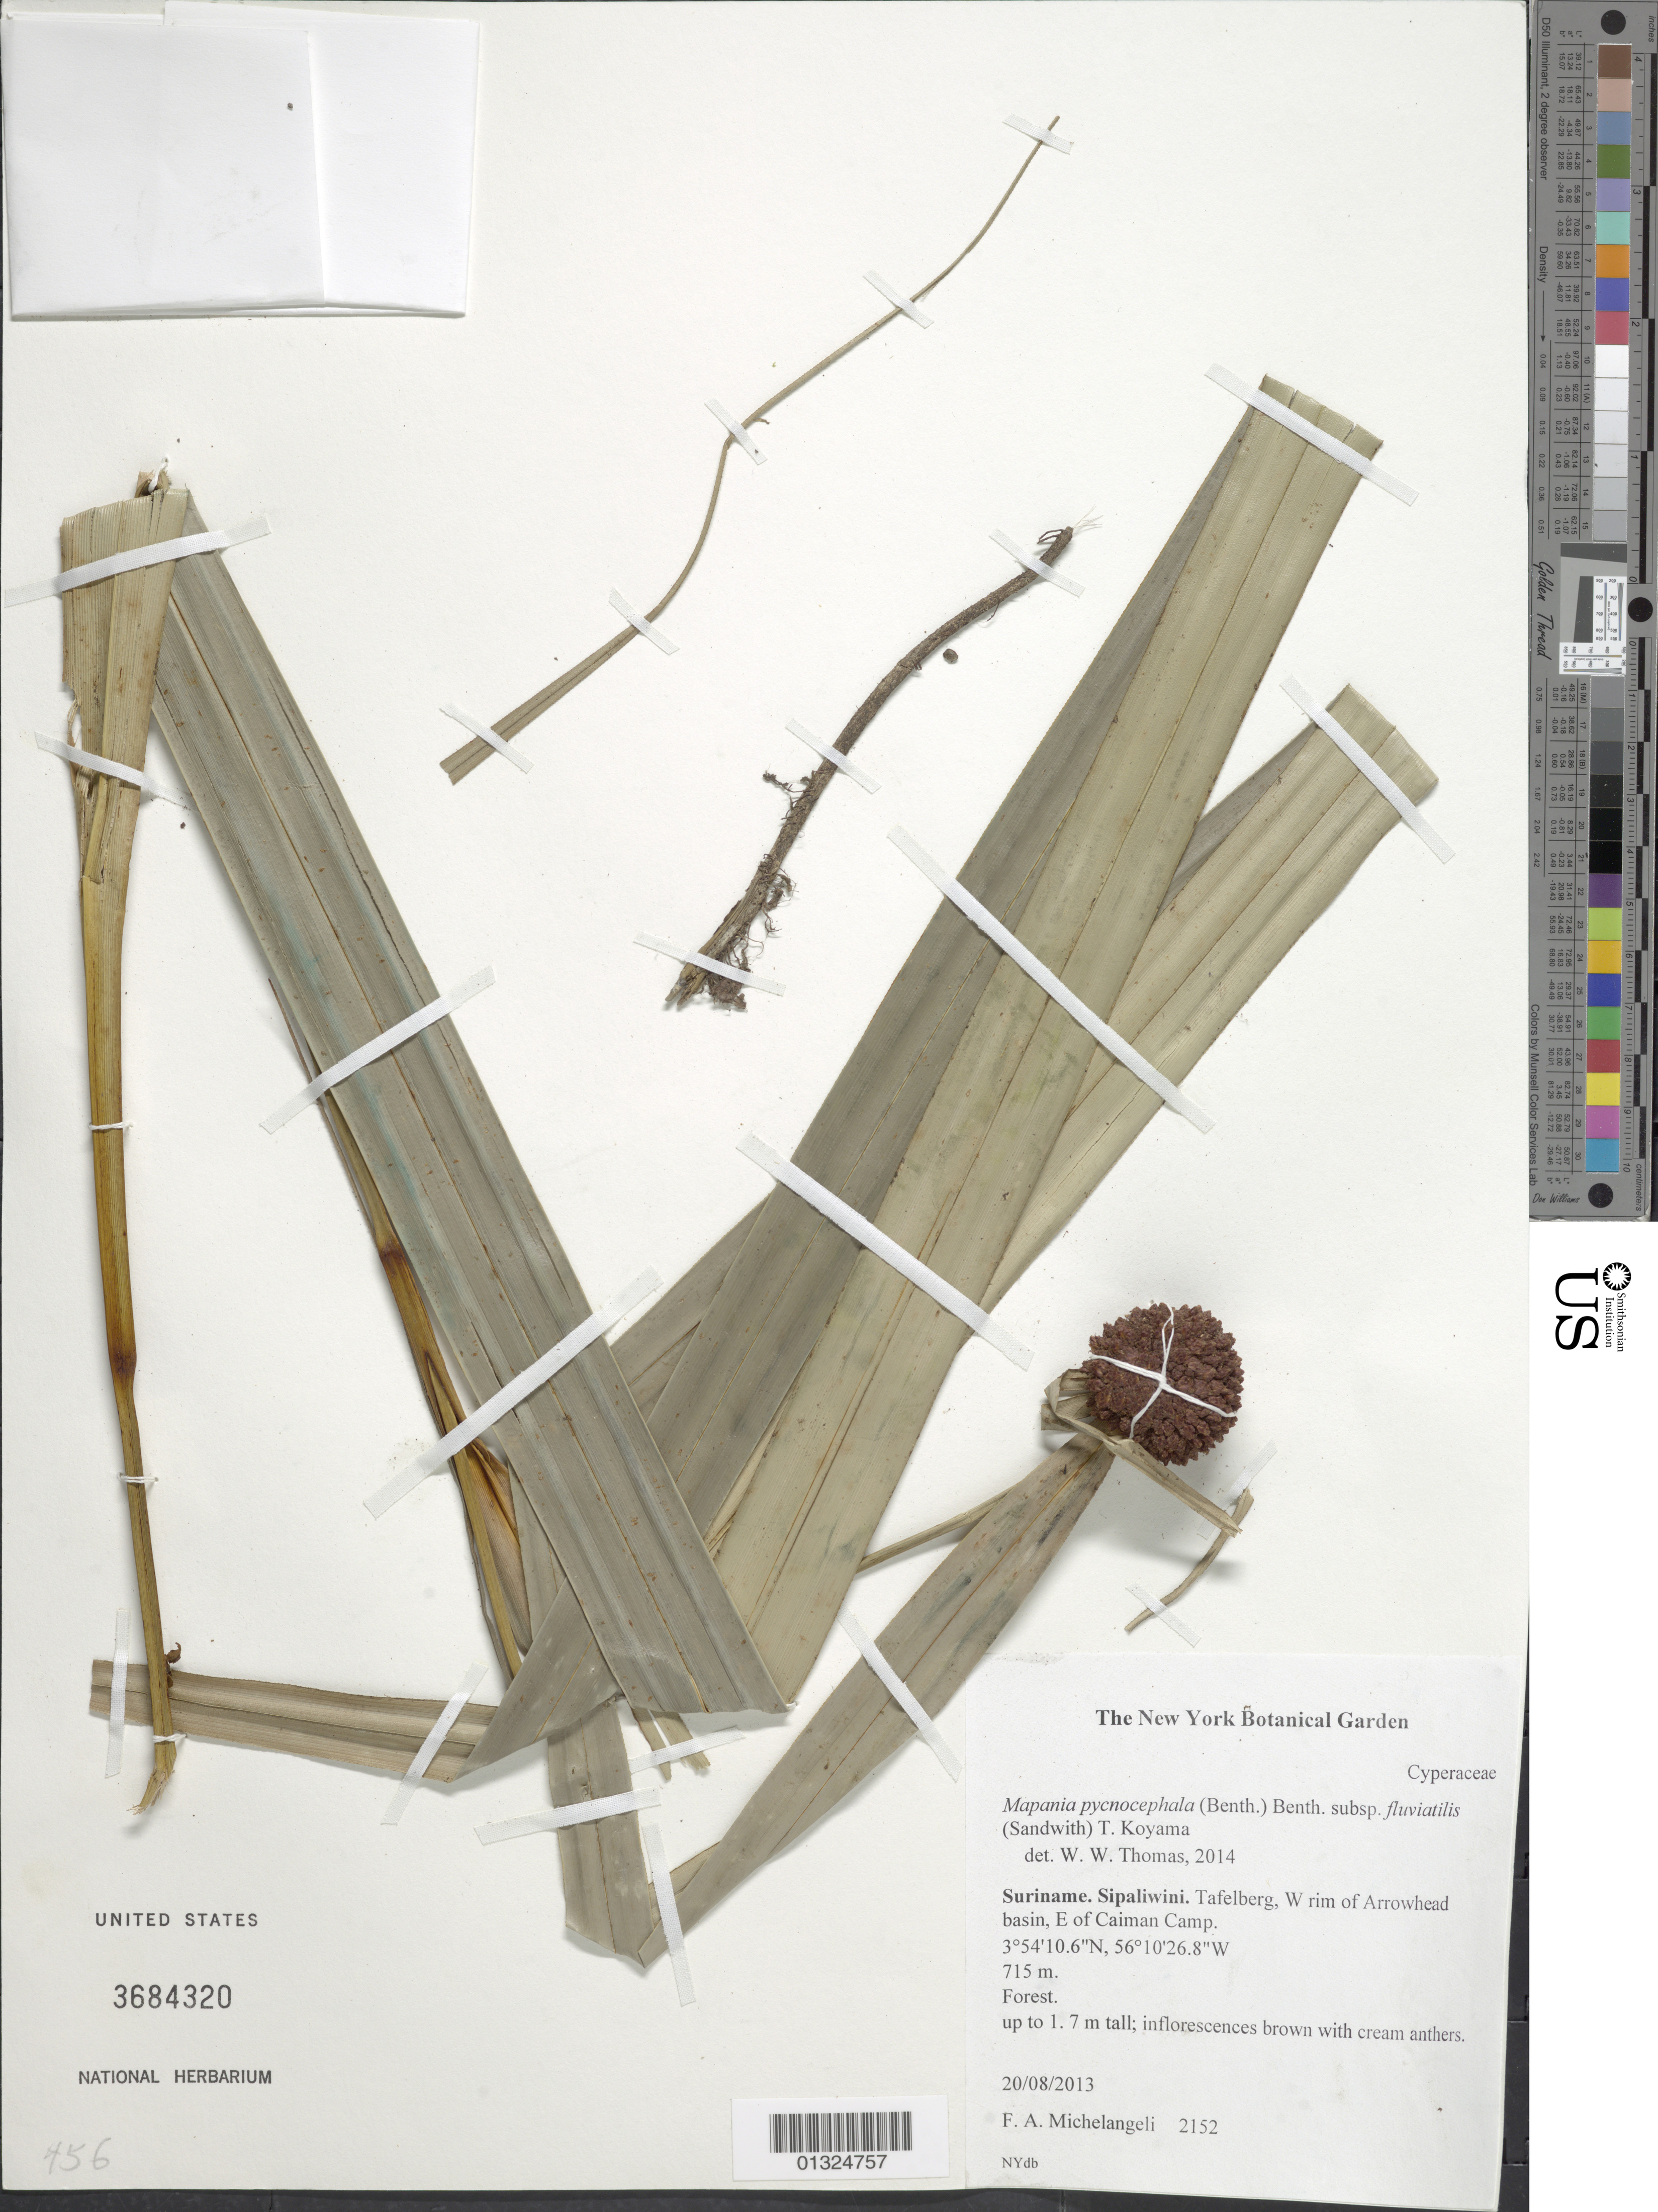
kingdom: Plantae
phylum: Tracheophyta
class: Liliopsida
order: Poales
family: Cyperaceae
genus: Mapania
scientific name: Mapania surinamensis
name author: Uittien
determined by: Strong, Mark T., (BOT), Smithsonian Institution - National Museum of Natural History (UNITED STATES)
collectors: F. A. Michelangeli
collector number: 2152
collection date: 2013-08-20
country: Suriname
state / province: Sipaliwini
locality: Tafelberg, W rim of Arrowhead basin, E of Caiman Camp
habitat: Forest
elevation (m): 715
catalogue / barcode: US 3684320